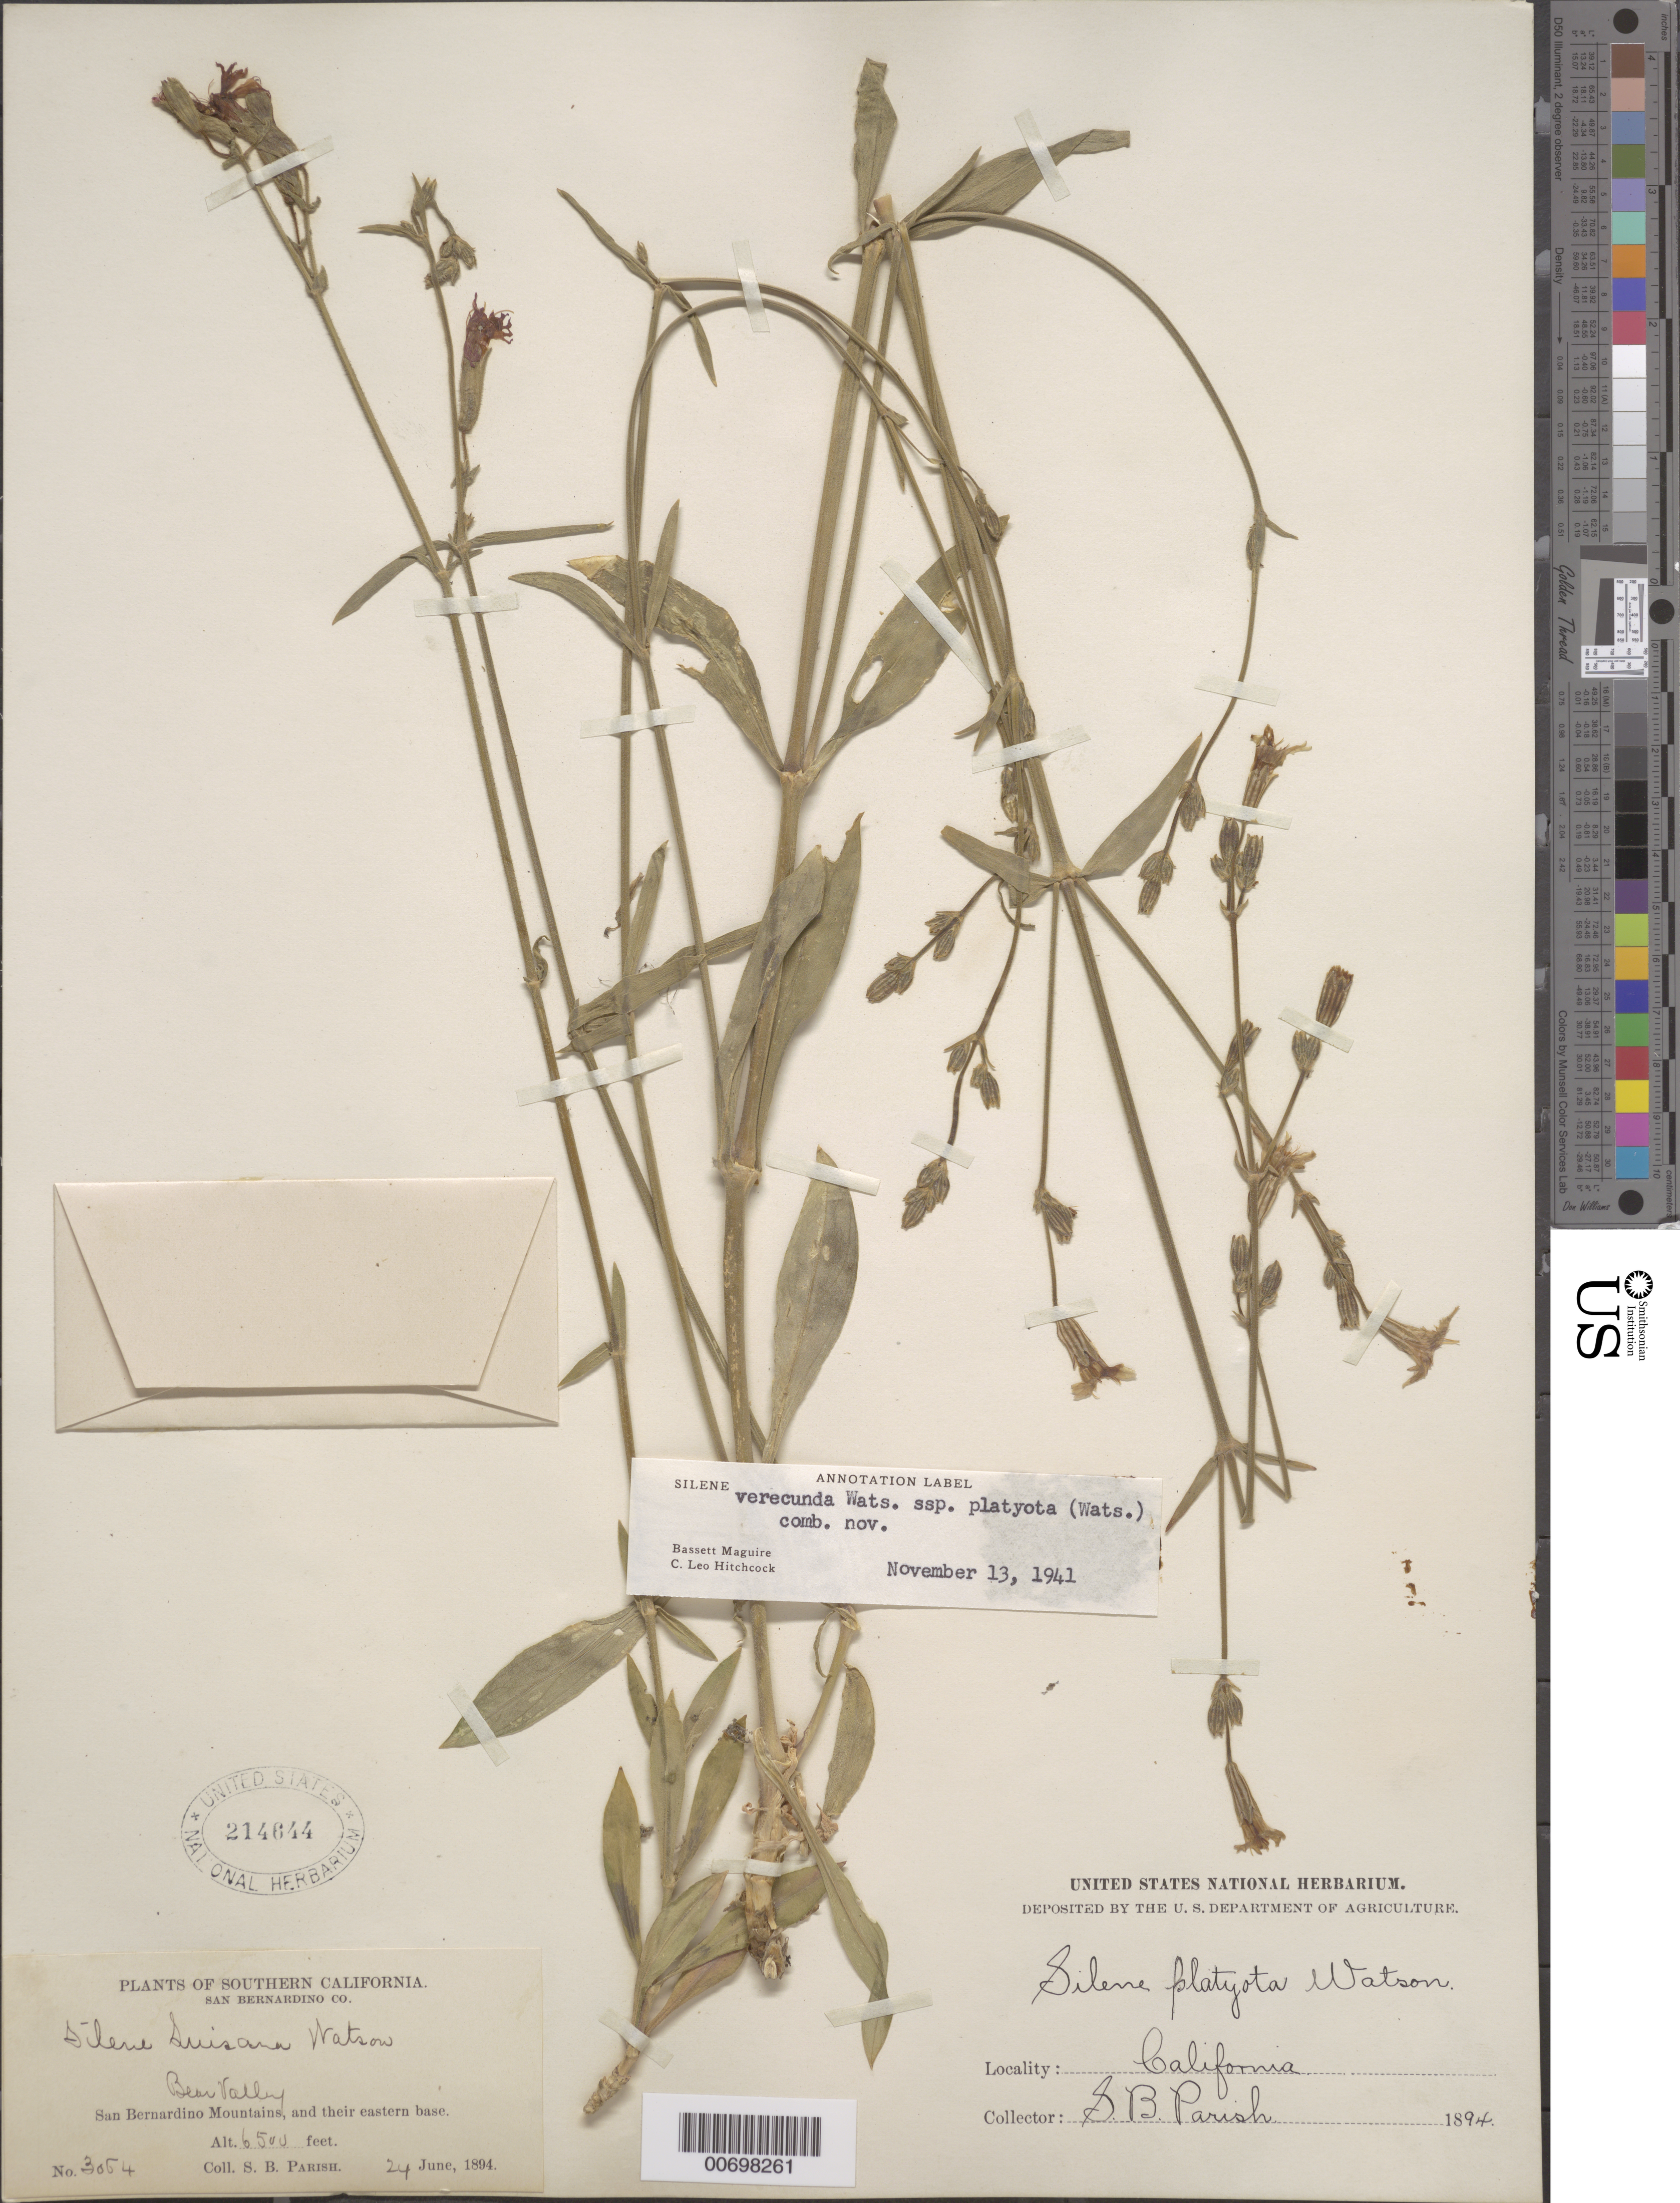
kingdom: Plantae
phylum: Tracheophyta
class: Magnoliopsida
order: Caryophyllales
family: Caryophyllaceae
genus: Silene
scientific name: Silene verecunda subsp. platyota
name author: (S. Watson) C.L. Hitchc. & Maguire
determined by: Maguire, B.; Hitchcock, C. L.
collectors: S. B. Parish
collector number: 3064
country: United States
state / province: California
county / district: San Bernardino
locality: Bear Valley, San Bernardino Mts., and their eastern base.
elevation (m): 1981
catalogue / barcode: US 214644